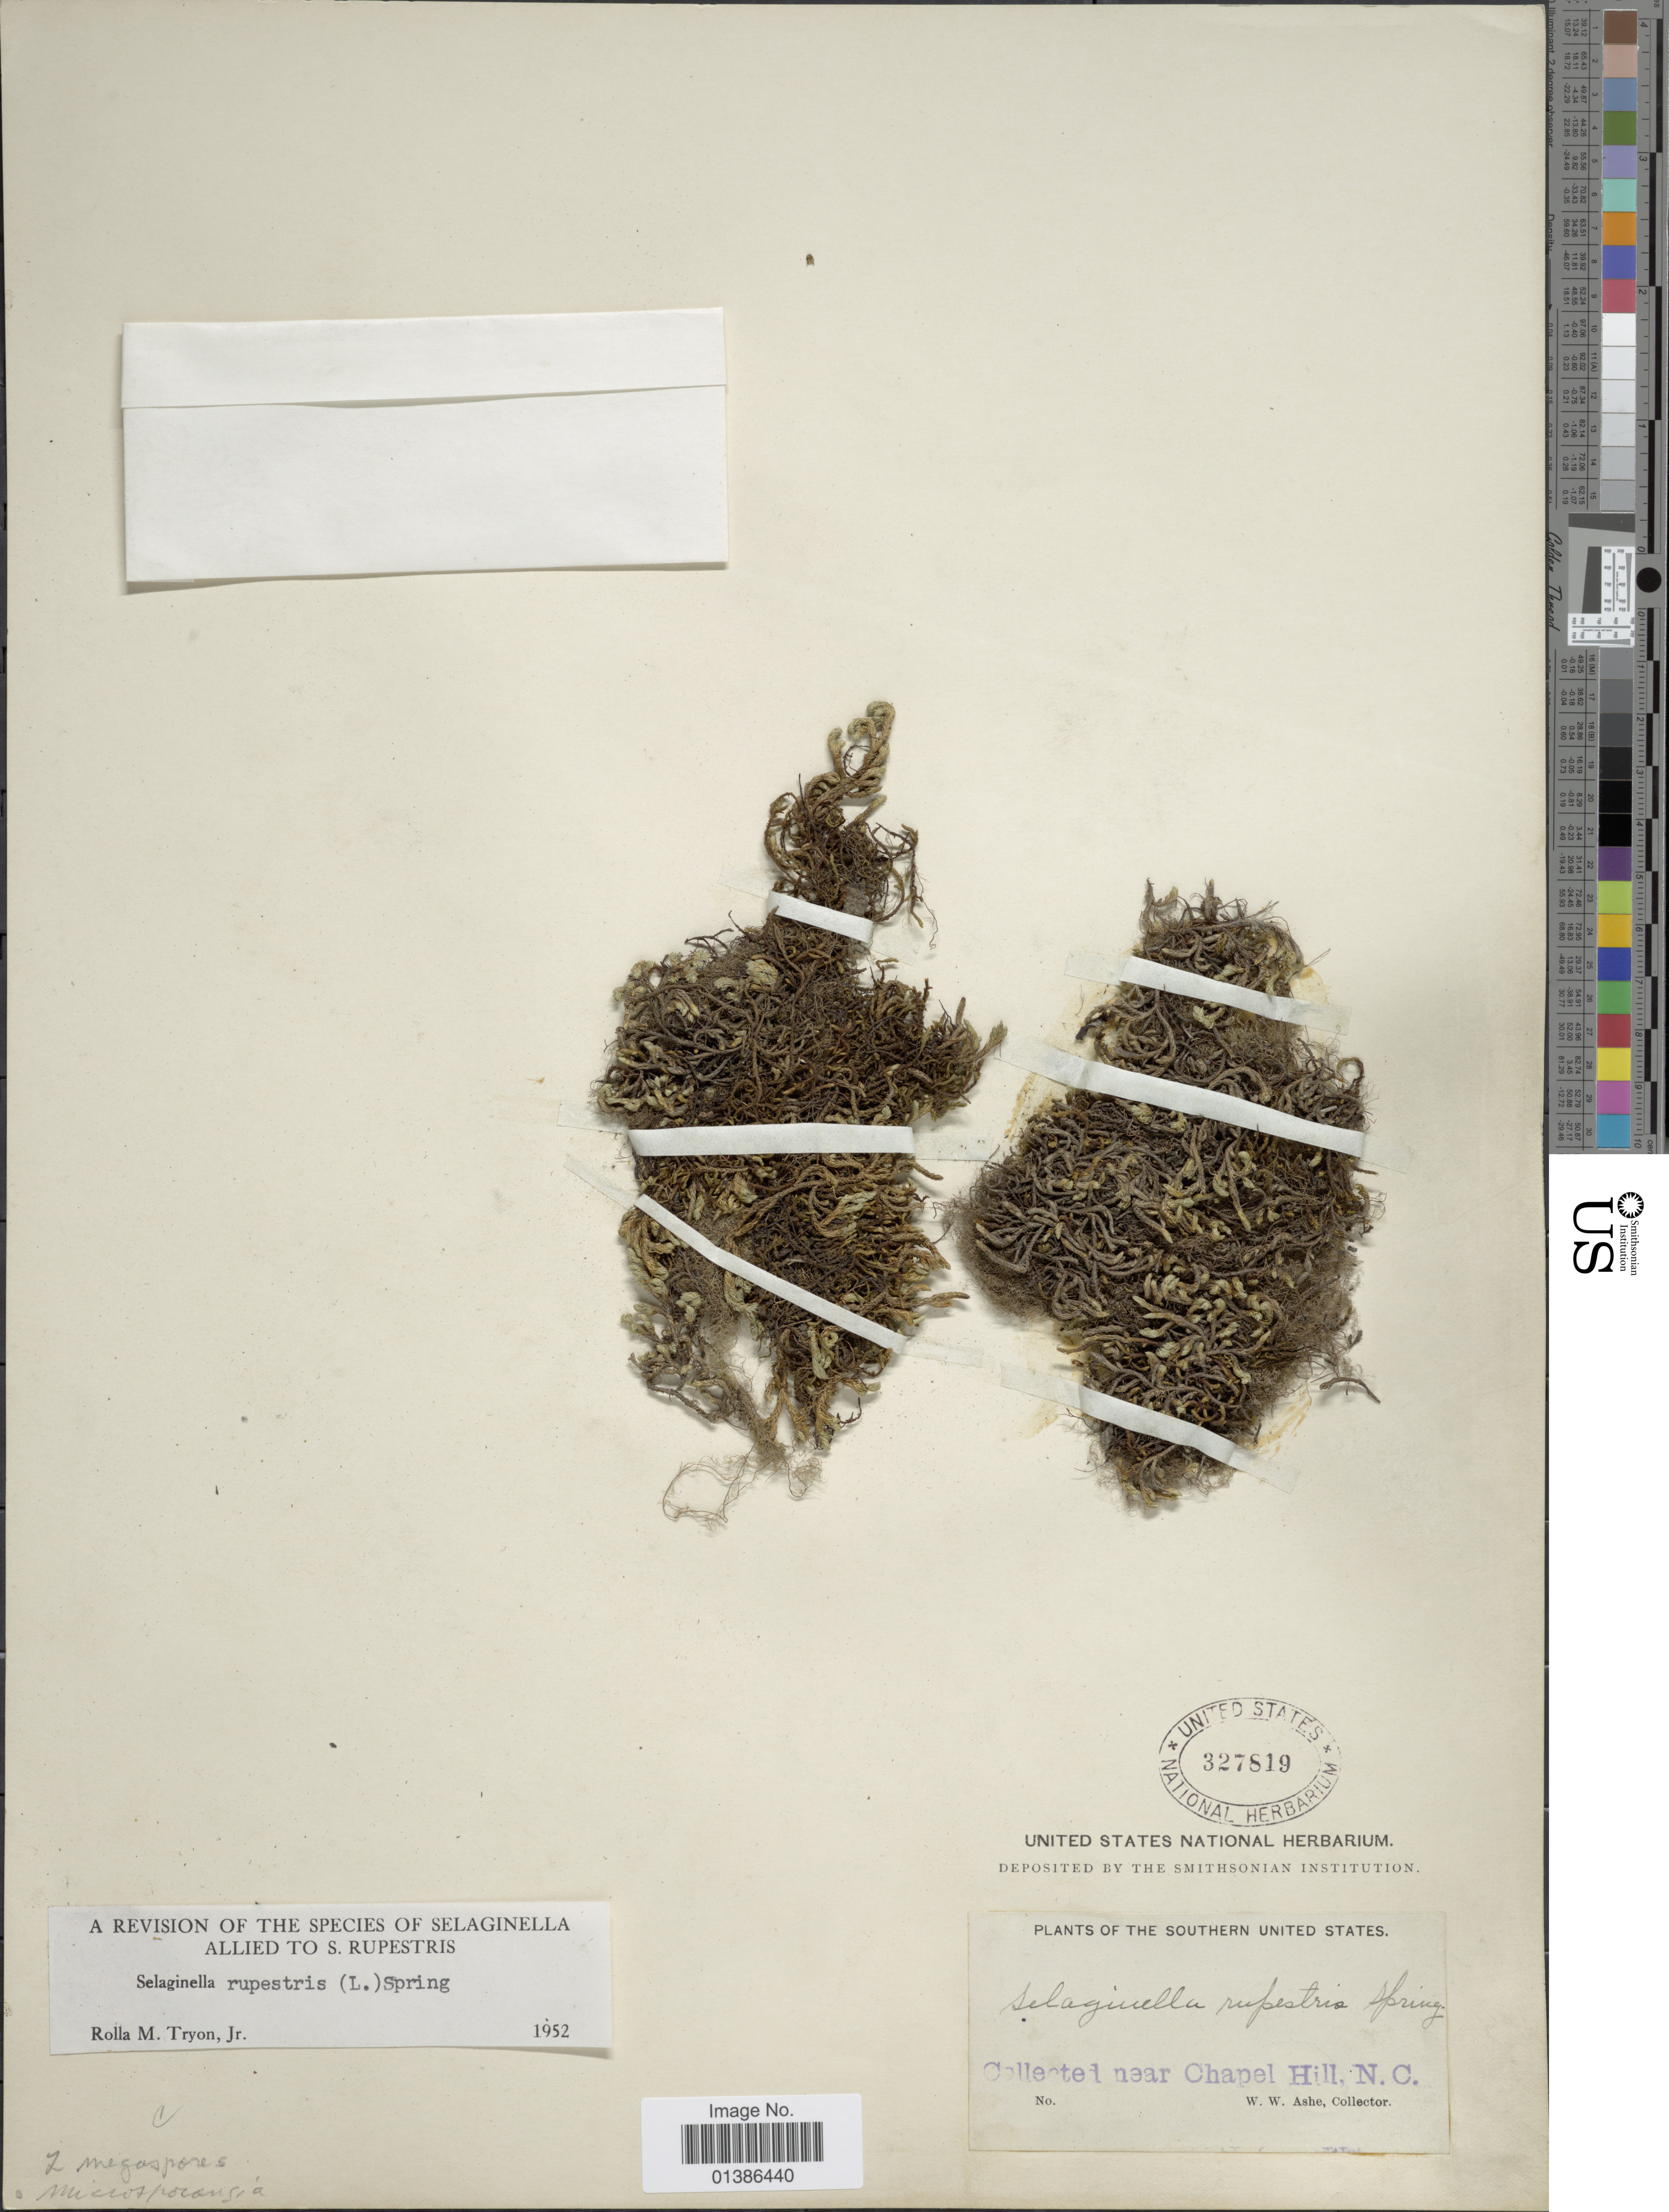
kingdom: Plantae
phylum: Tracheophyta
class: Lycopodiopsida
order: Selaginellales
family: Selaginellaceae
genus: Selaginella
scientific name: Selaginella rupestris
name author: (L.) Spring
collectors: W. W. Ashe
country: United States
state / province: North Carolina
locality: Southern United States. Near Chapel Hill.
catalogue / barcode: US 327819